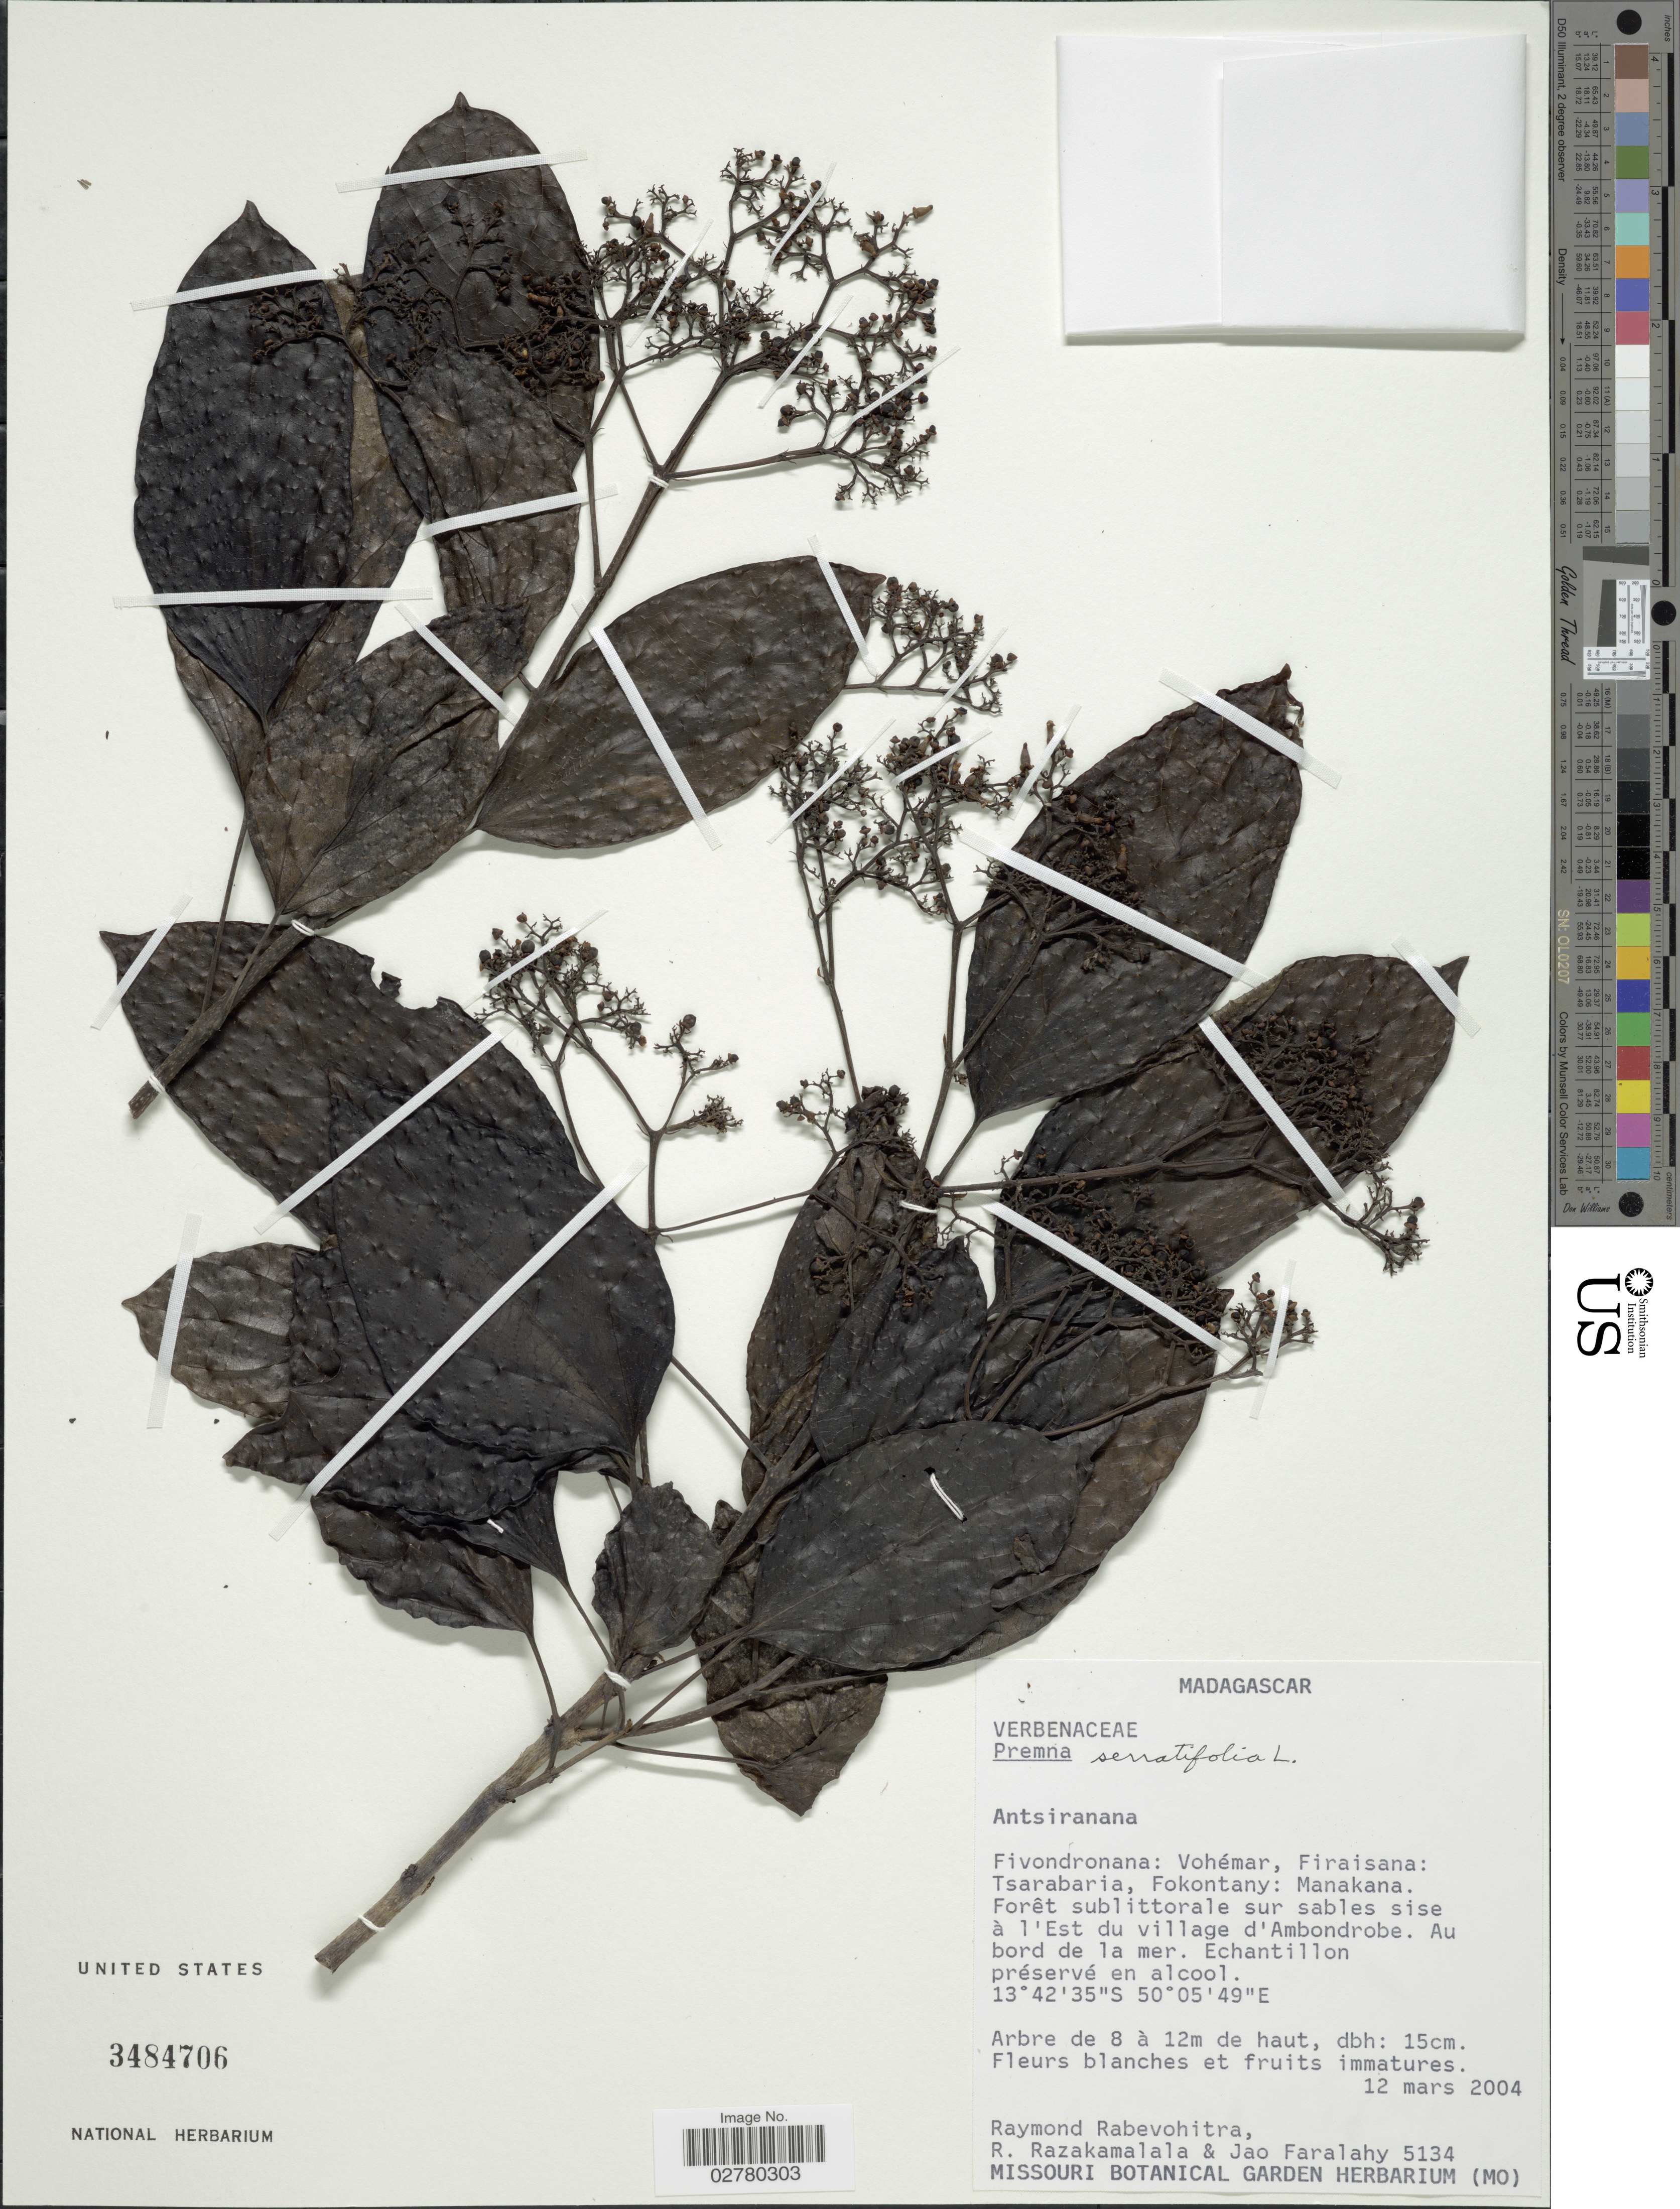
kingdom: Plantae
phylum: Tracheophyta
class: Magnoliopsida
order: Lamiales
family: Lamiaceae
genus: Premna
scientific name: Premna serratifolia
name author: L.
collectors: R. Rabevohitra, R. Razakamalala & J. Faralahy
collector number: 5134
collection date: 2004-03-12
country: Madagascar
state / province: Sava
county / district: Vohémar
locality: Fivondronana: Vohémar, Firaisana: Tsarabaria, Fokontany: Manakana. Forêt sublittorale sur sables sise à l'Est du village d'Ambondrobe.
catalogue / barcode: US 3484706